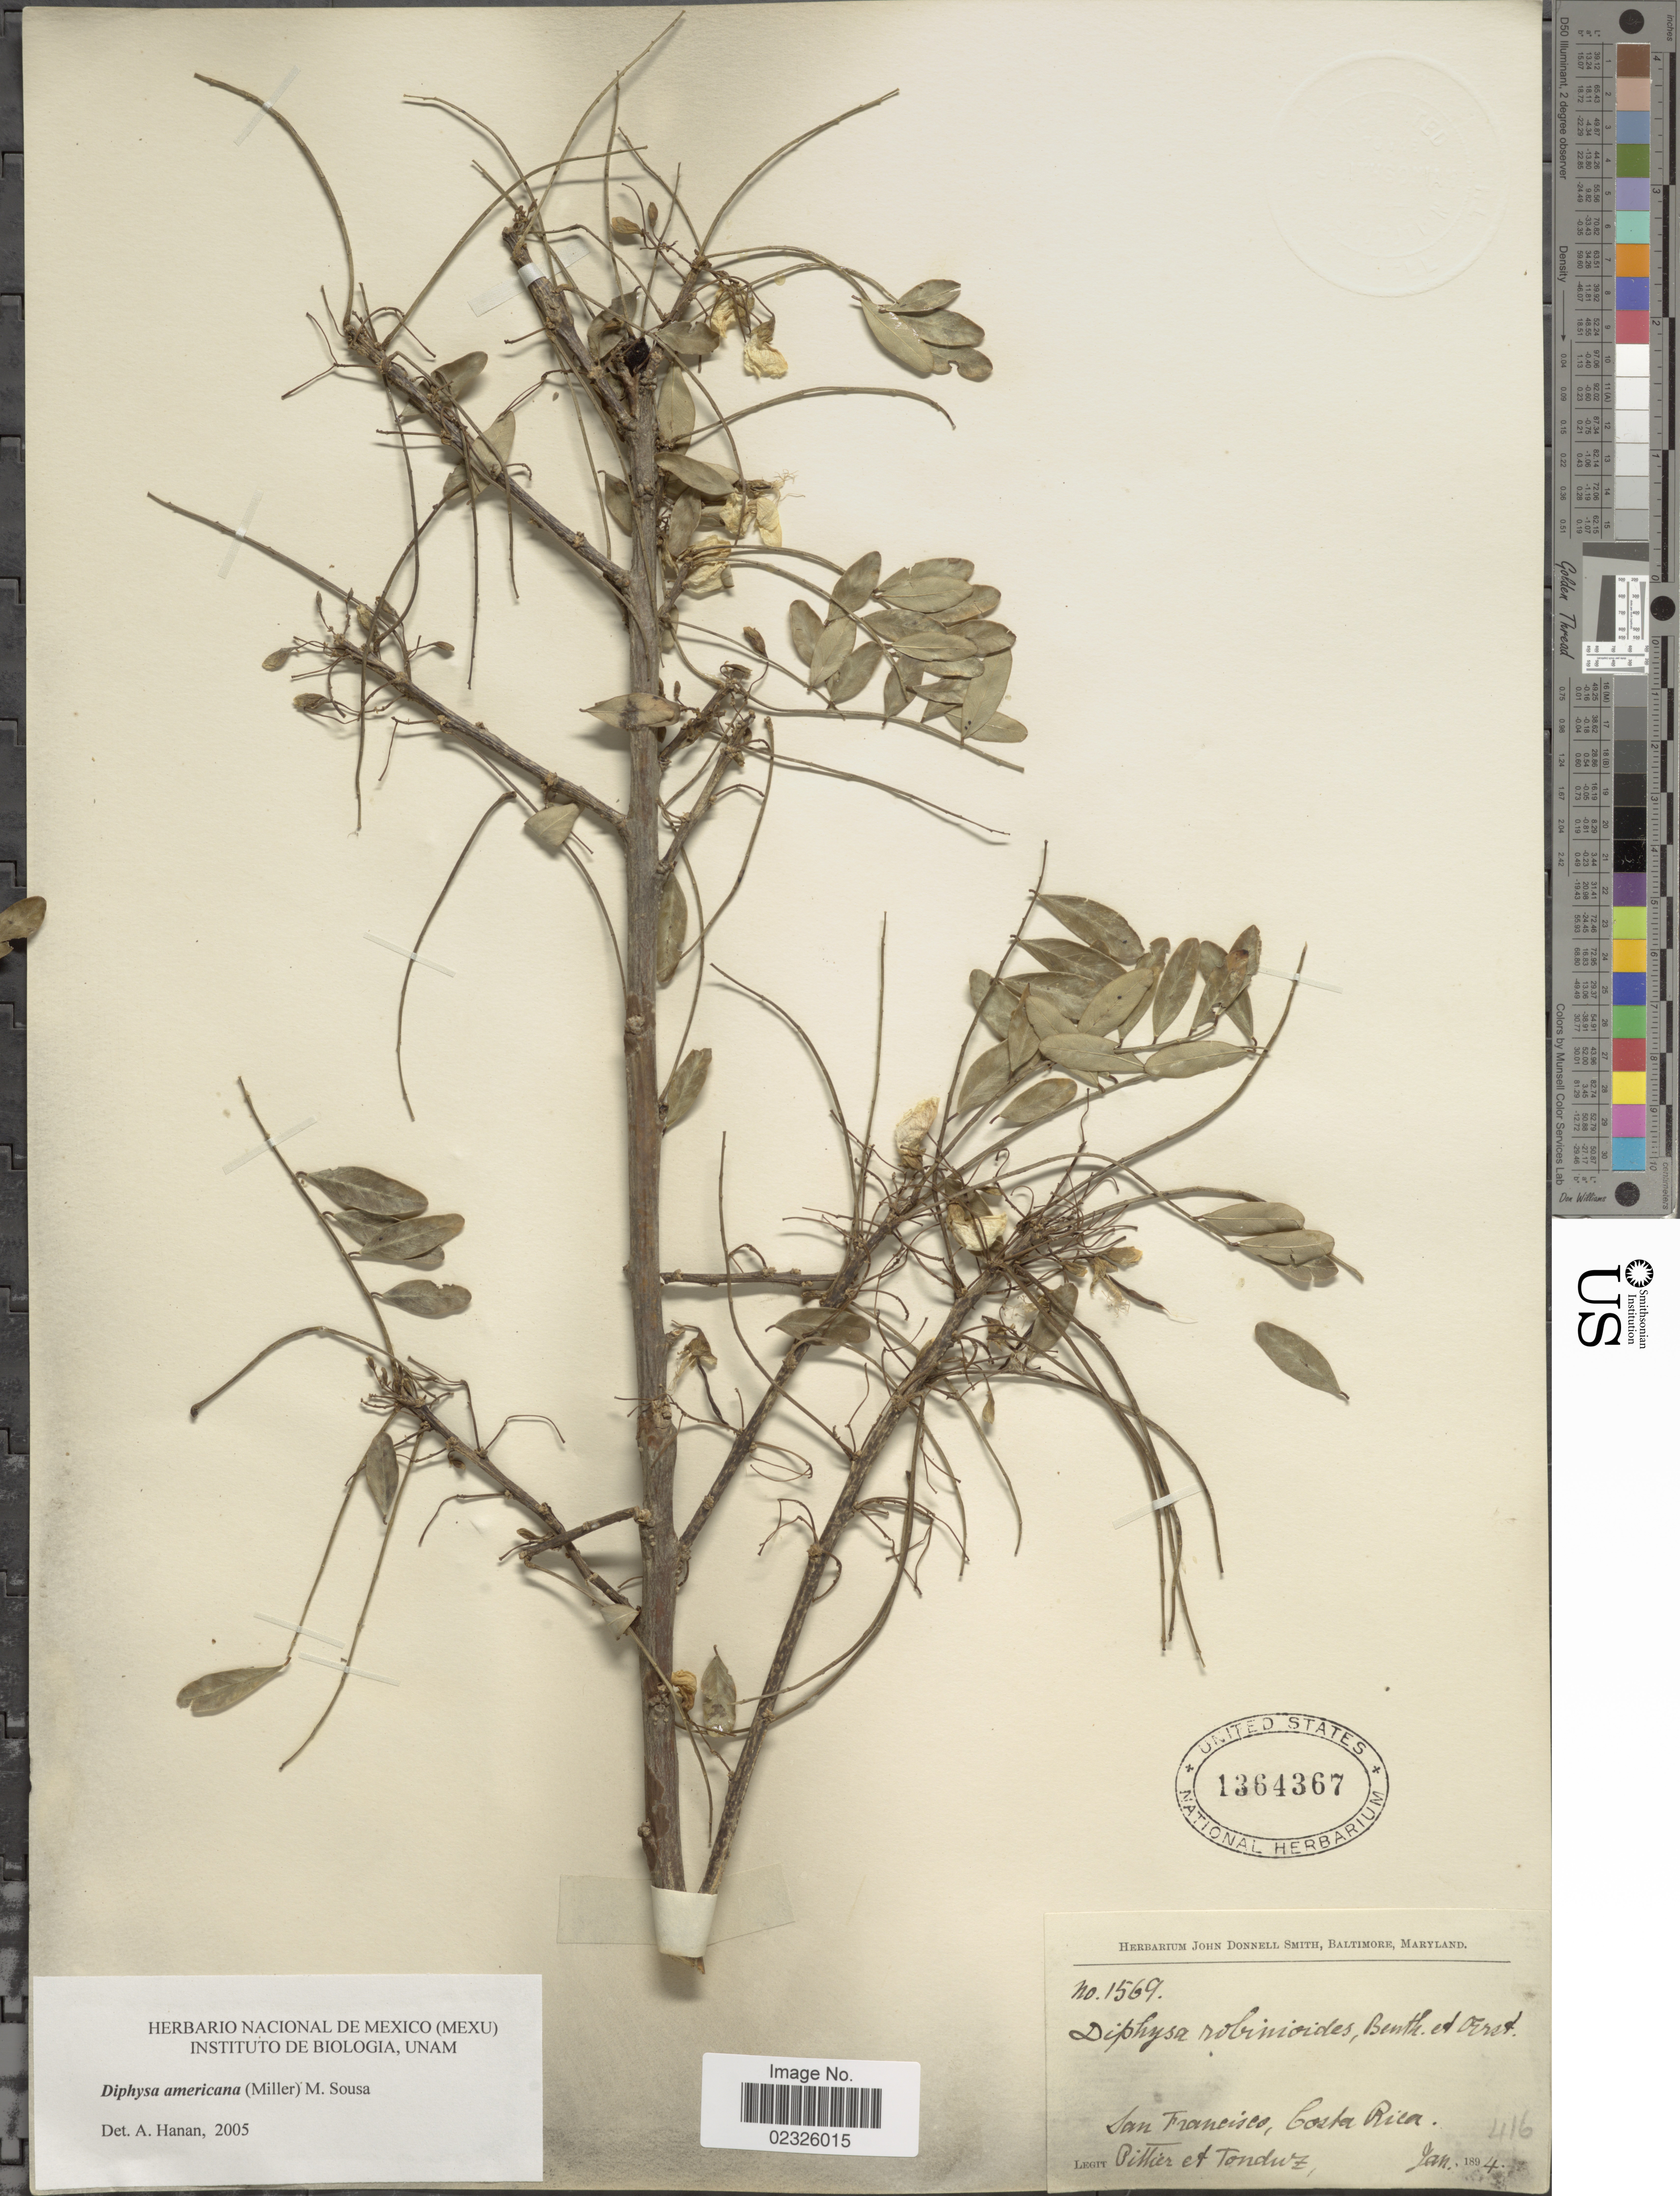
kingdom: Plantae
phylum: Tracheophyta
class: Magnoliopsida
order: Fabales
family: Fabaceae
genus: Diphysa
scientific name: Diphysa americana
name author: (Mill.) M. Sousa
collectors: Pittier, -- & A. Tonduz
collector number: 1569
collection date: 1894-01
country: Costa Rica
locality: San Francisco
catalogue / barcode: US 1364367